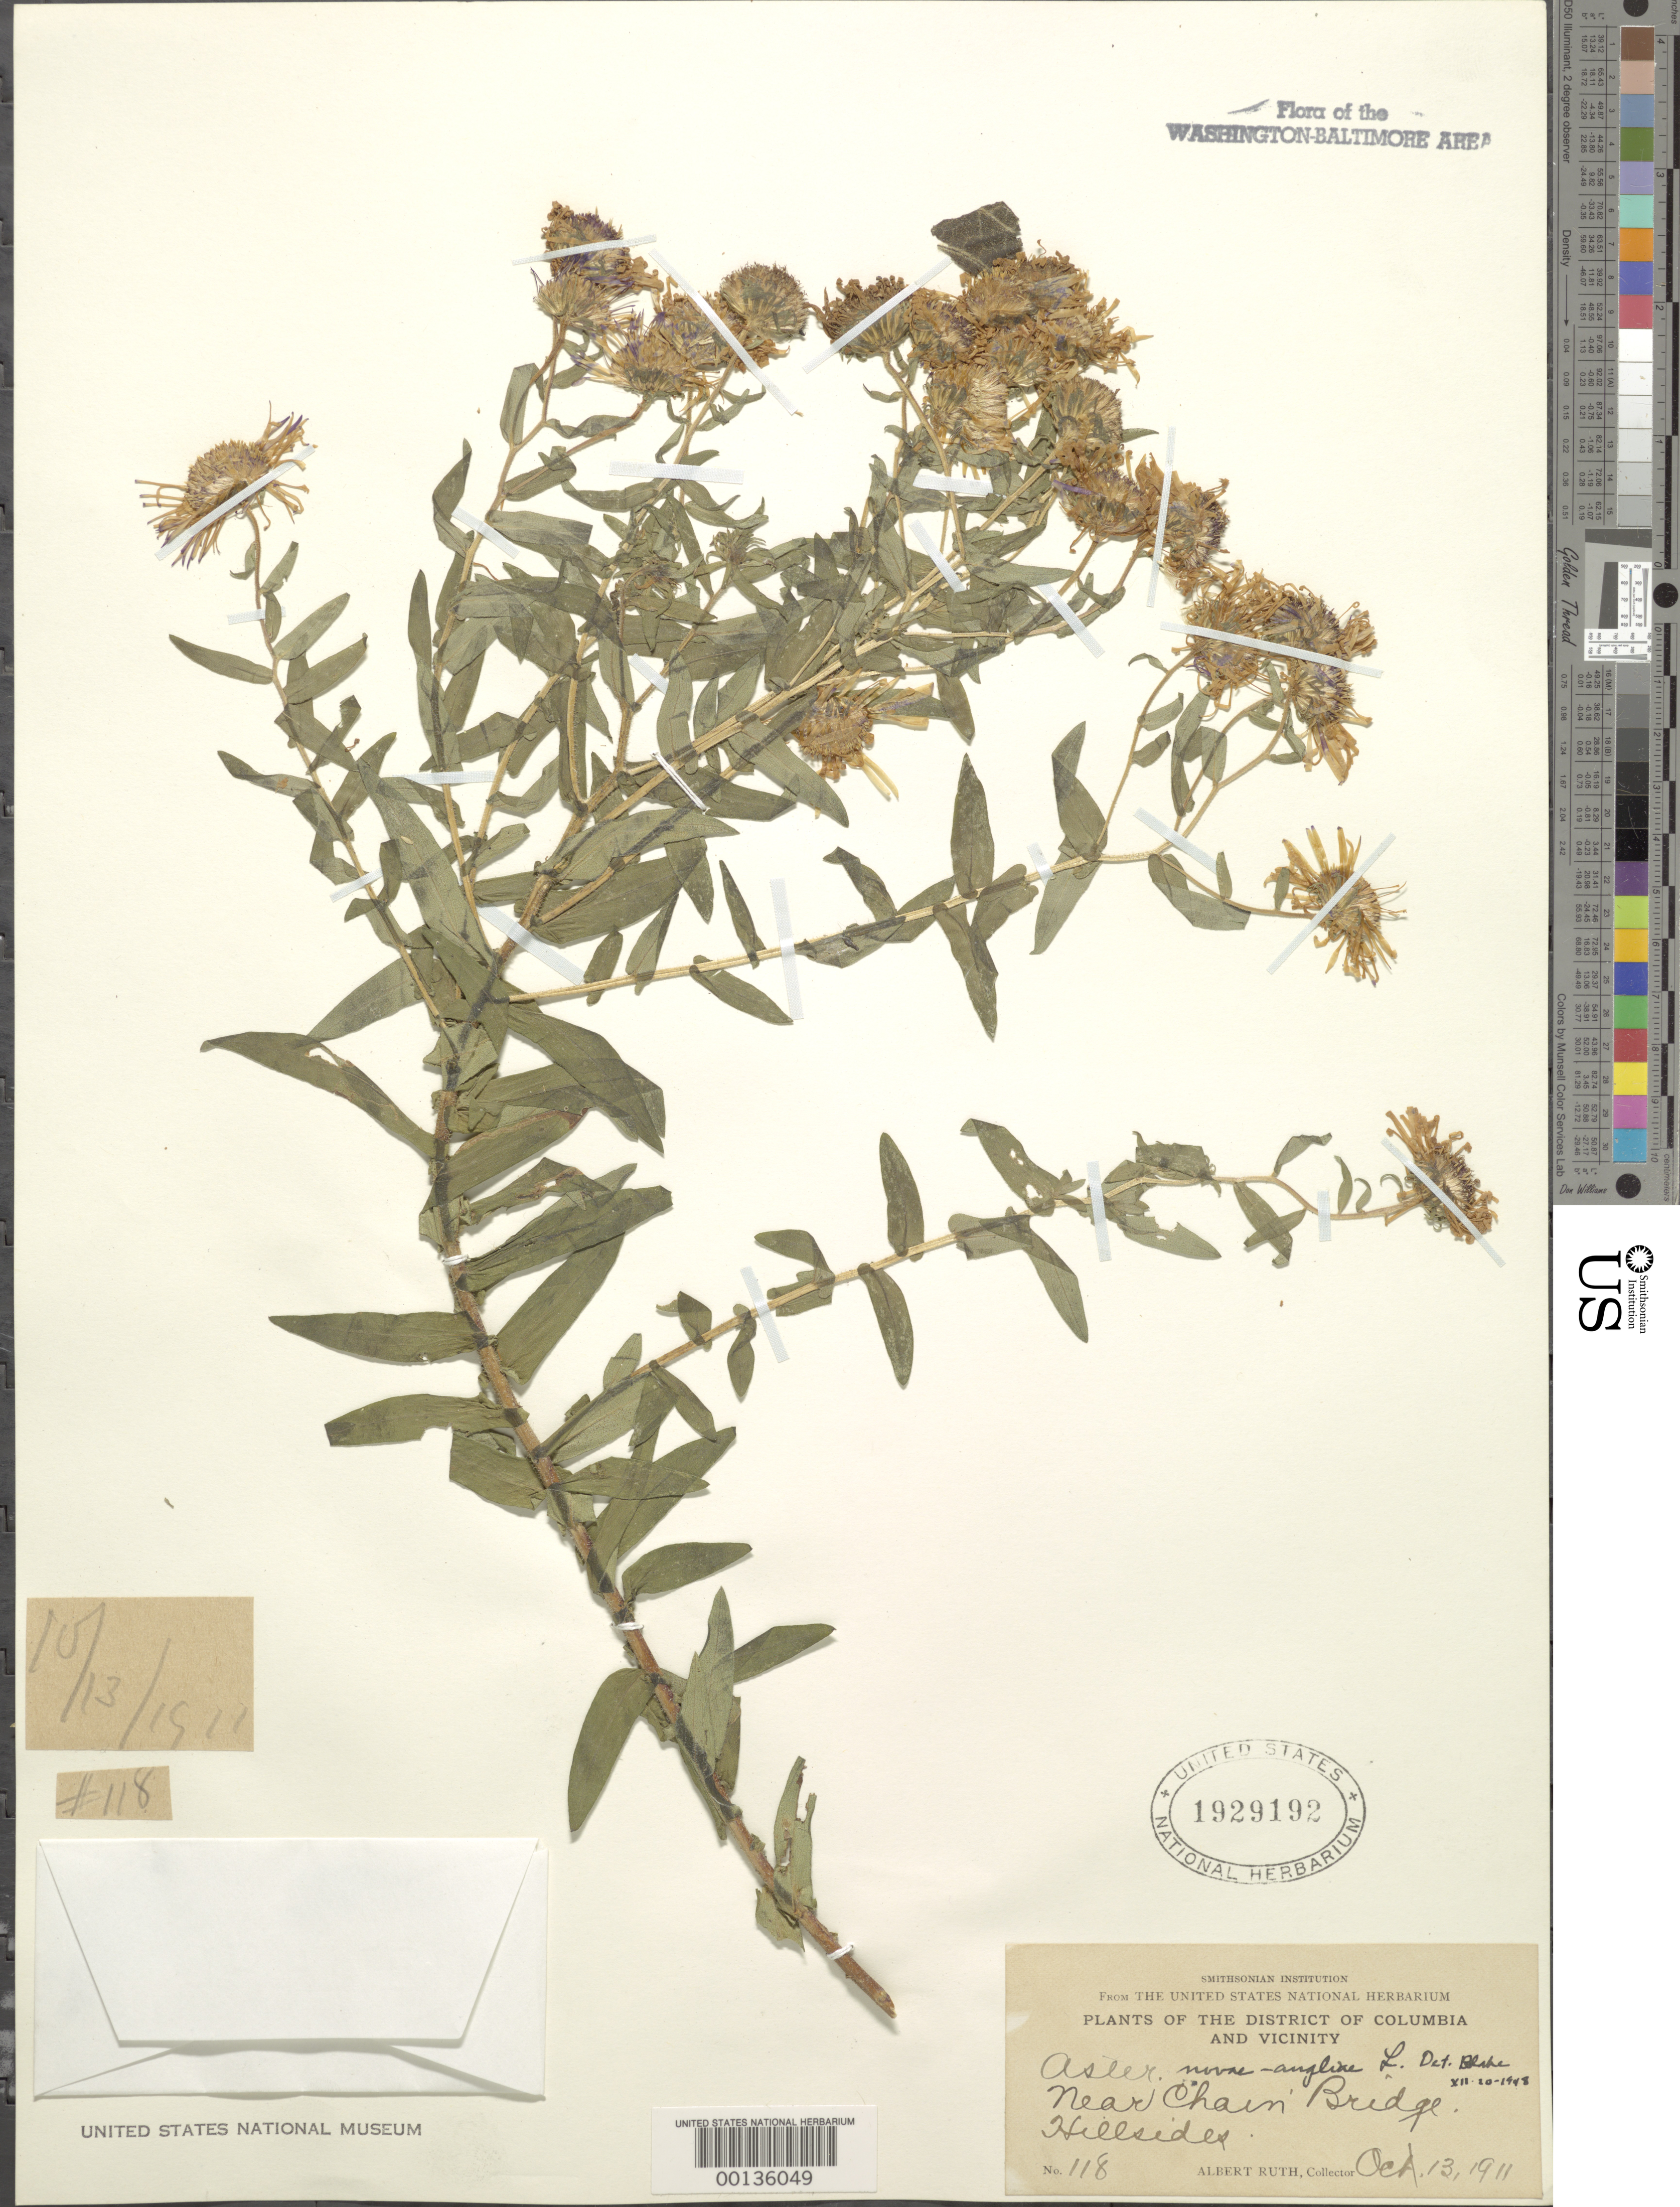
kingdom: Plantae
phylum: Tracheophyta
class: Magnoliopsida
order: Asterales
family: Asteraceae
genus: Symphyotrichum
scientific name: Symphyotrichum novae-angliae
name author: (L.) G.L. Nesom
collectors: A. Ruth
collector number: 118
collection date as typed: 13 Oct 1911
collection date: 1911-10-13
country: United States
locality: Chain Bridge vicinity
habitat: Hillside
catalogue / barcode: US 1929192